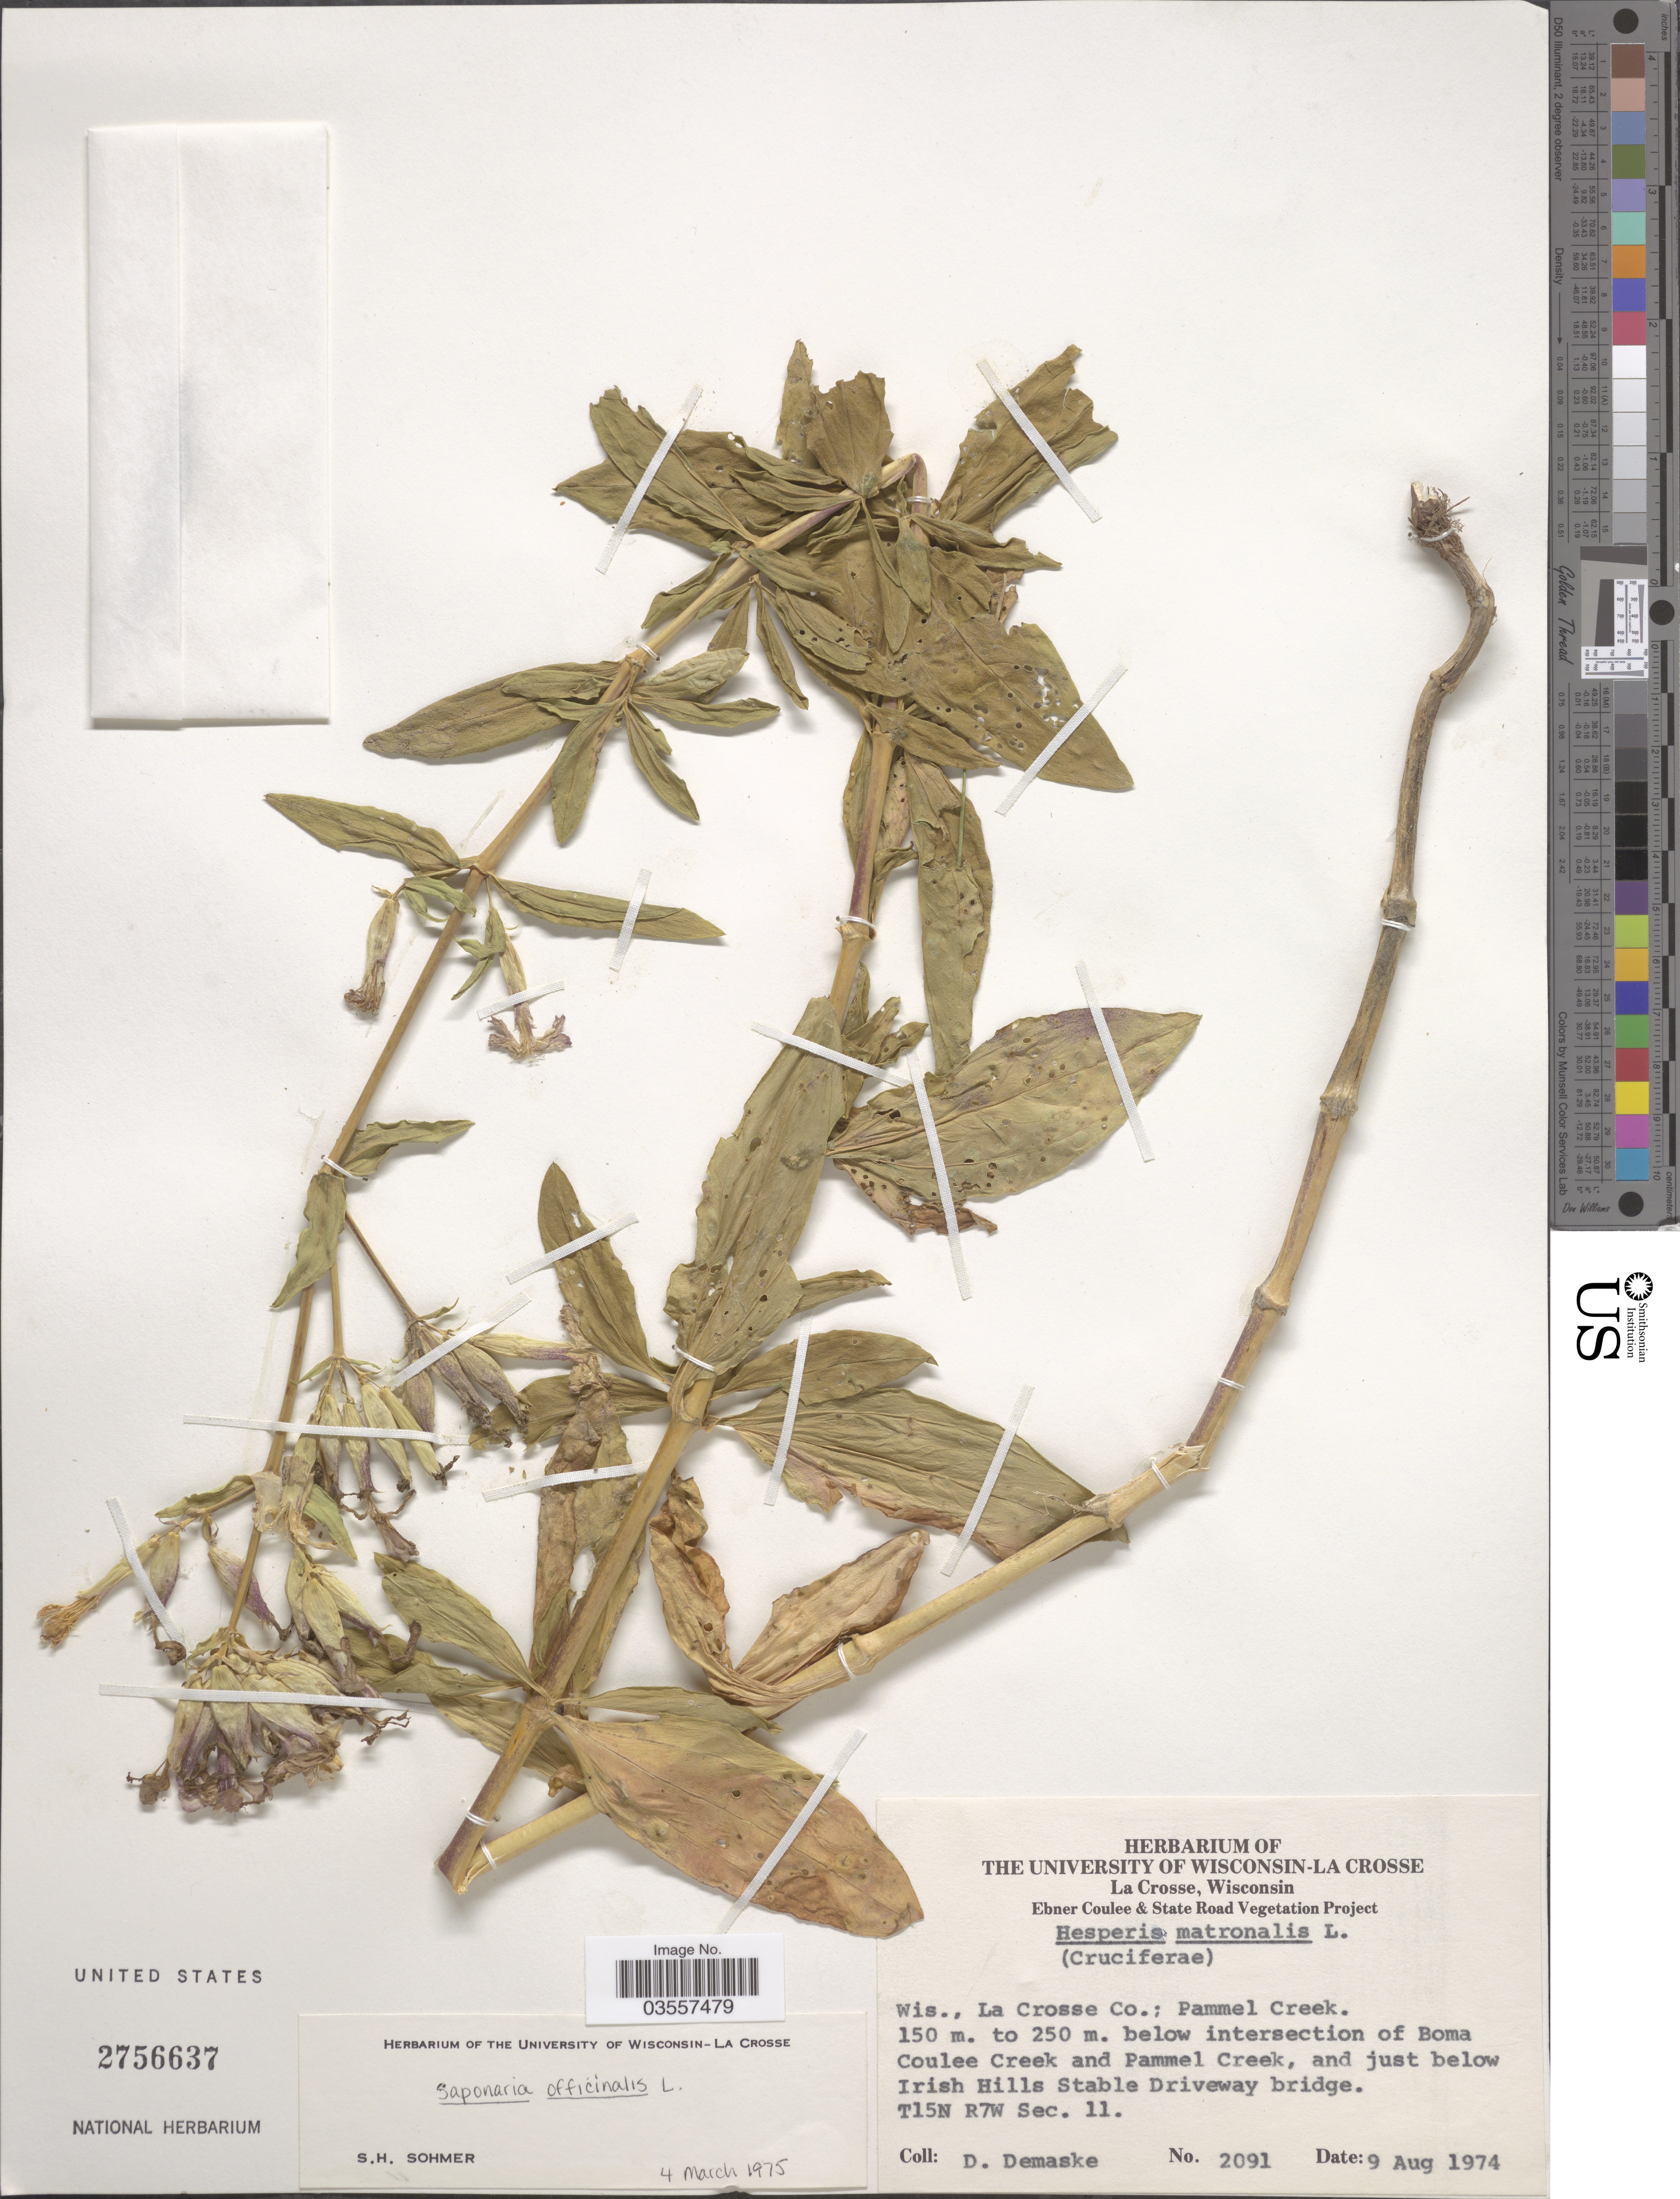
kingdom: Plantae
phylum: Tracheophyta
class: Magnoliopsida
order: Caryophyllales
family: Caryophyllaceae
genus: Saponaria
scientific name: Saponaria officinalis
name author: L.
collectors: D. Demaske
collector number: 2091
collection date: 1974-08-09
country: United States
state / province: Wisconsin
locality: La Crosse Co.: Pammel Creek. 150 m. to 250 m. below intersection of Boma Coulee Creek and Pammel Creek, and just below Irish Hills Stable Driveway bridge. T15N R7W Sec. 11.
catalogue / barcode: US 2756637